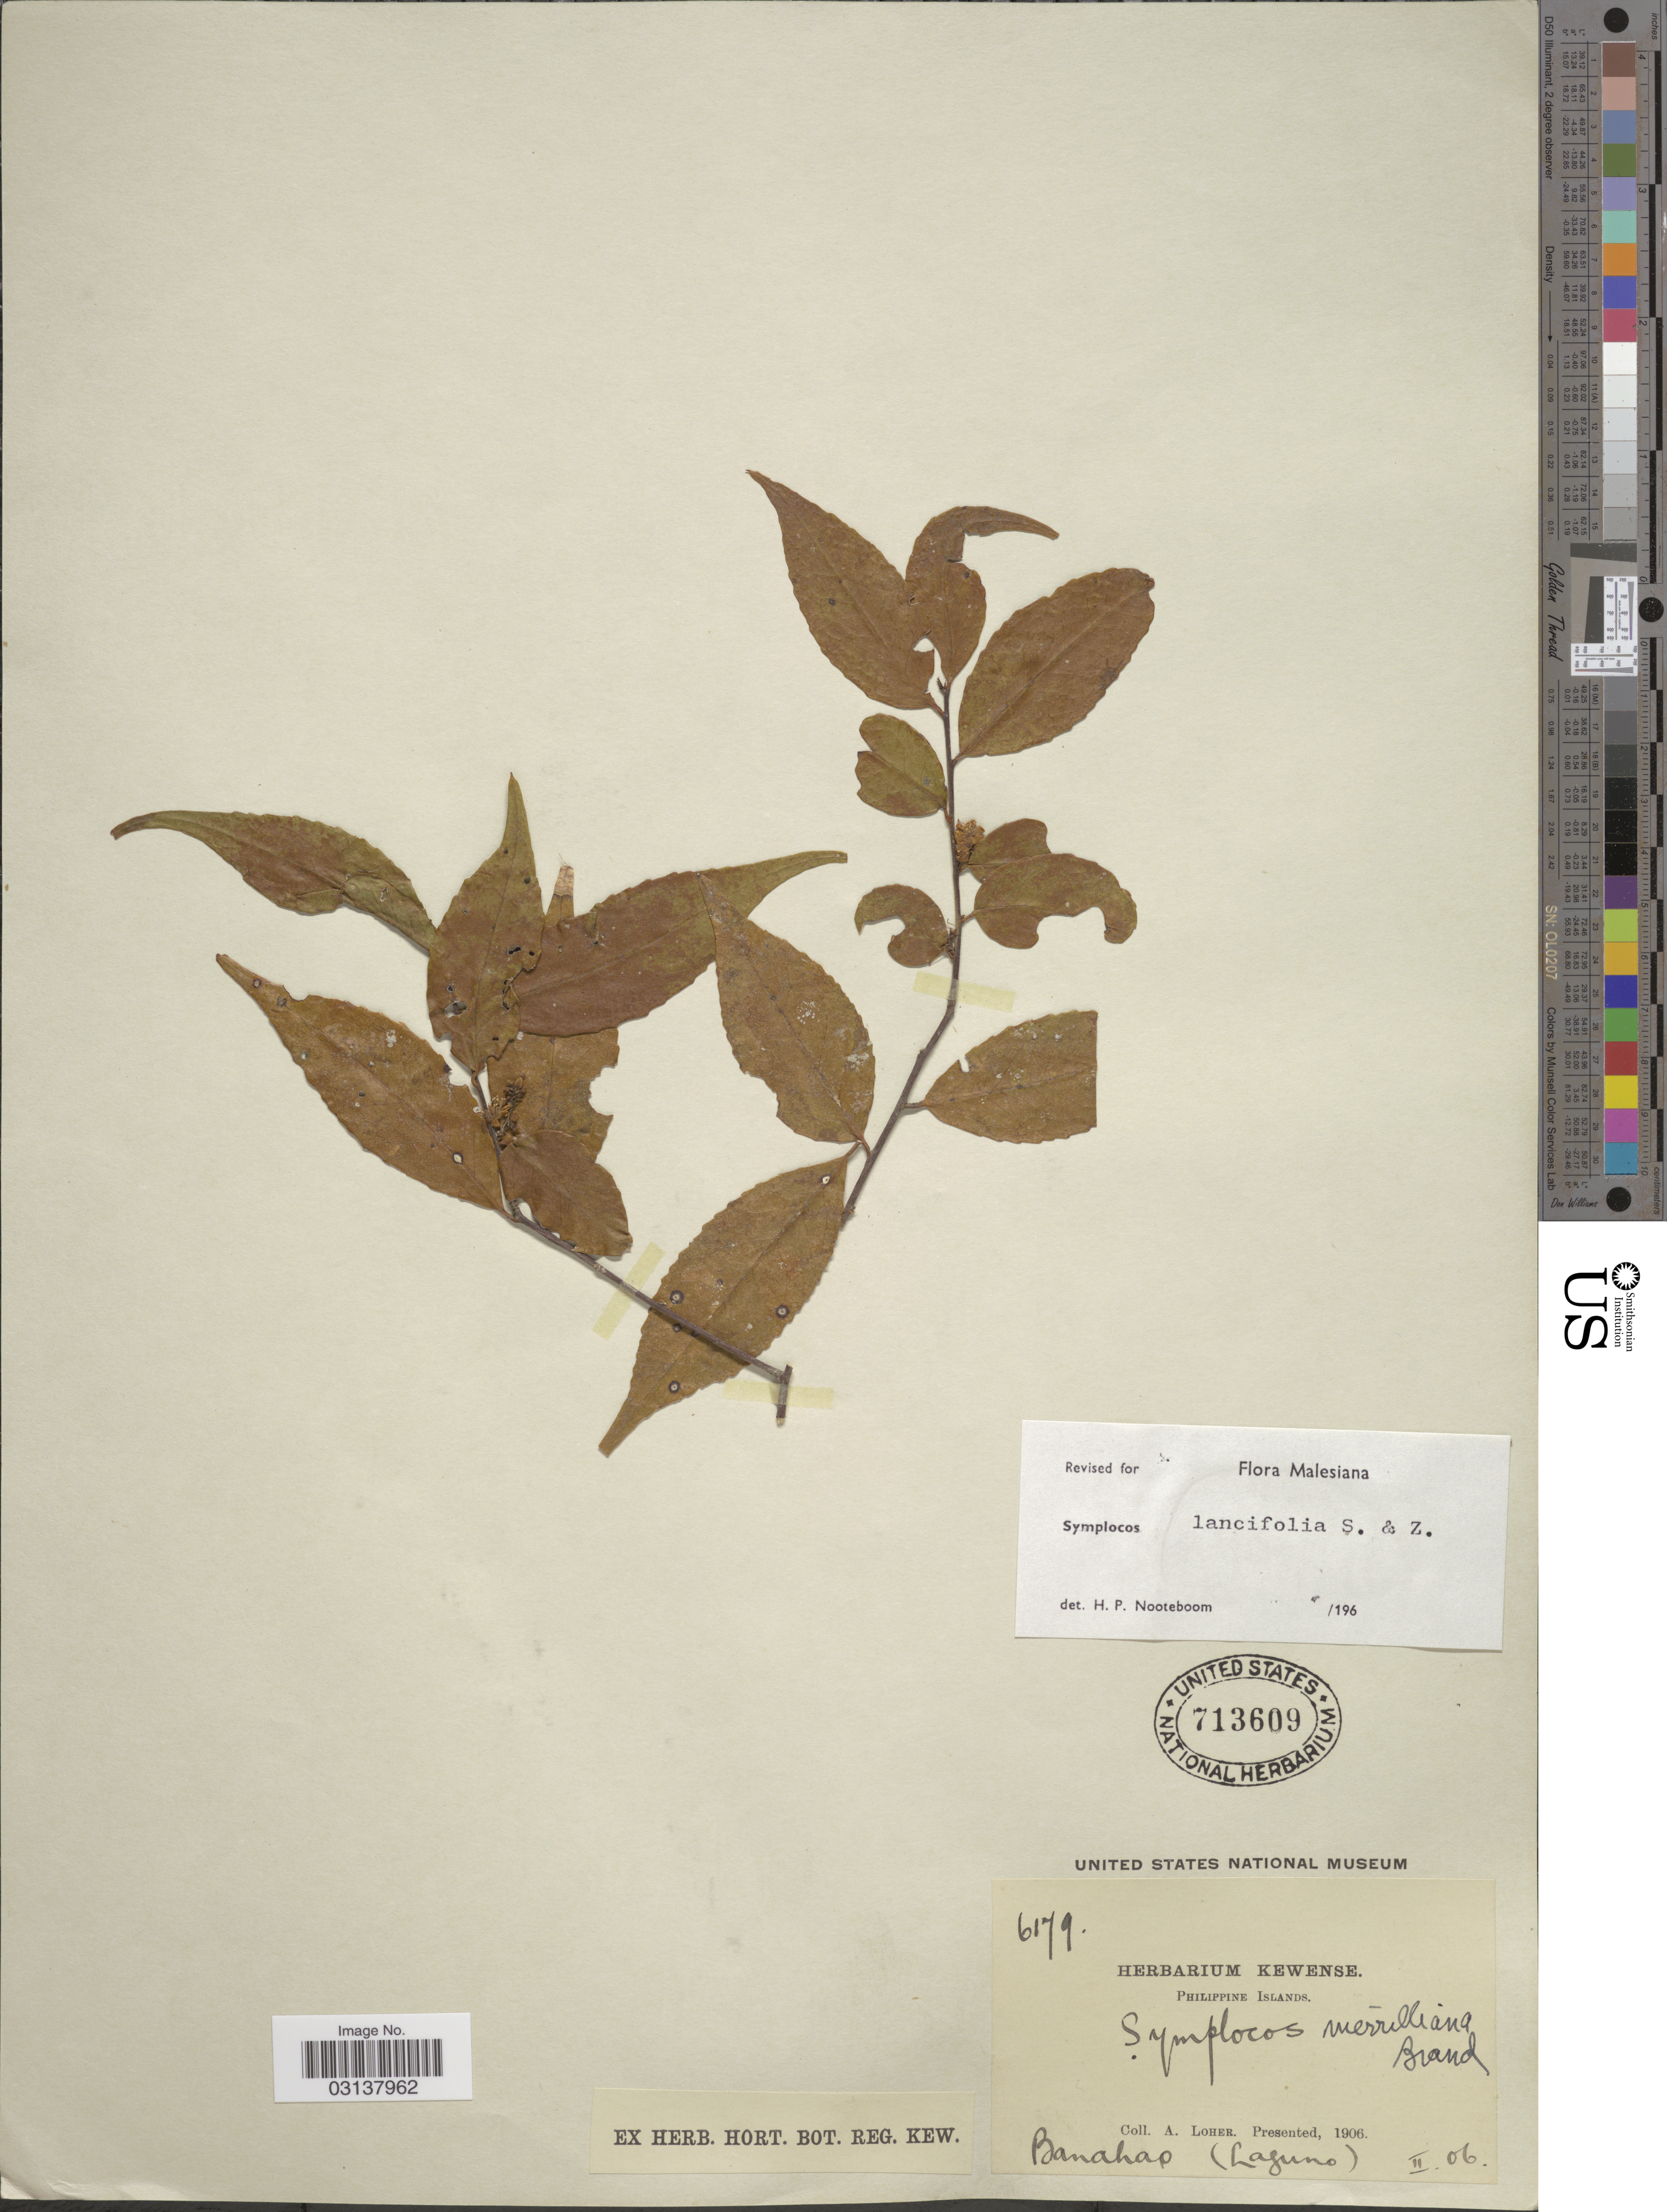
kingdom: Plantae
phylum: Tracheophyta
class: Magnoliopsida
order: Ericales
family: Symplocaceae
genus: Symplocos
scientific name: Symplocos lancifolia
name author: Siebert & Zucc.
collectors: A. Loher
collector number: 6179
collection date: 1906-02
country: Philippines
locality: Philippine Islands. Banahao (Laguna).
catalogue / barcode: US 713609